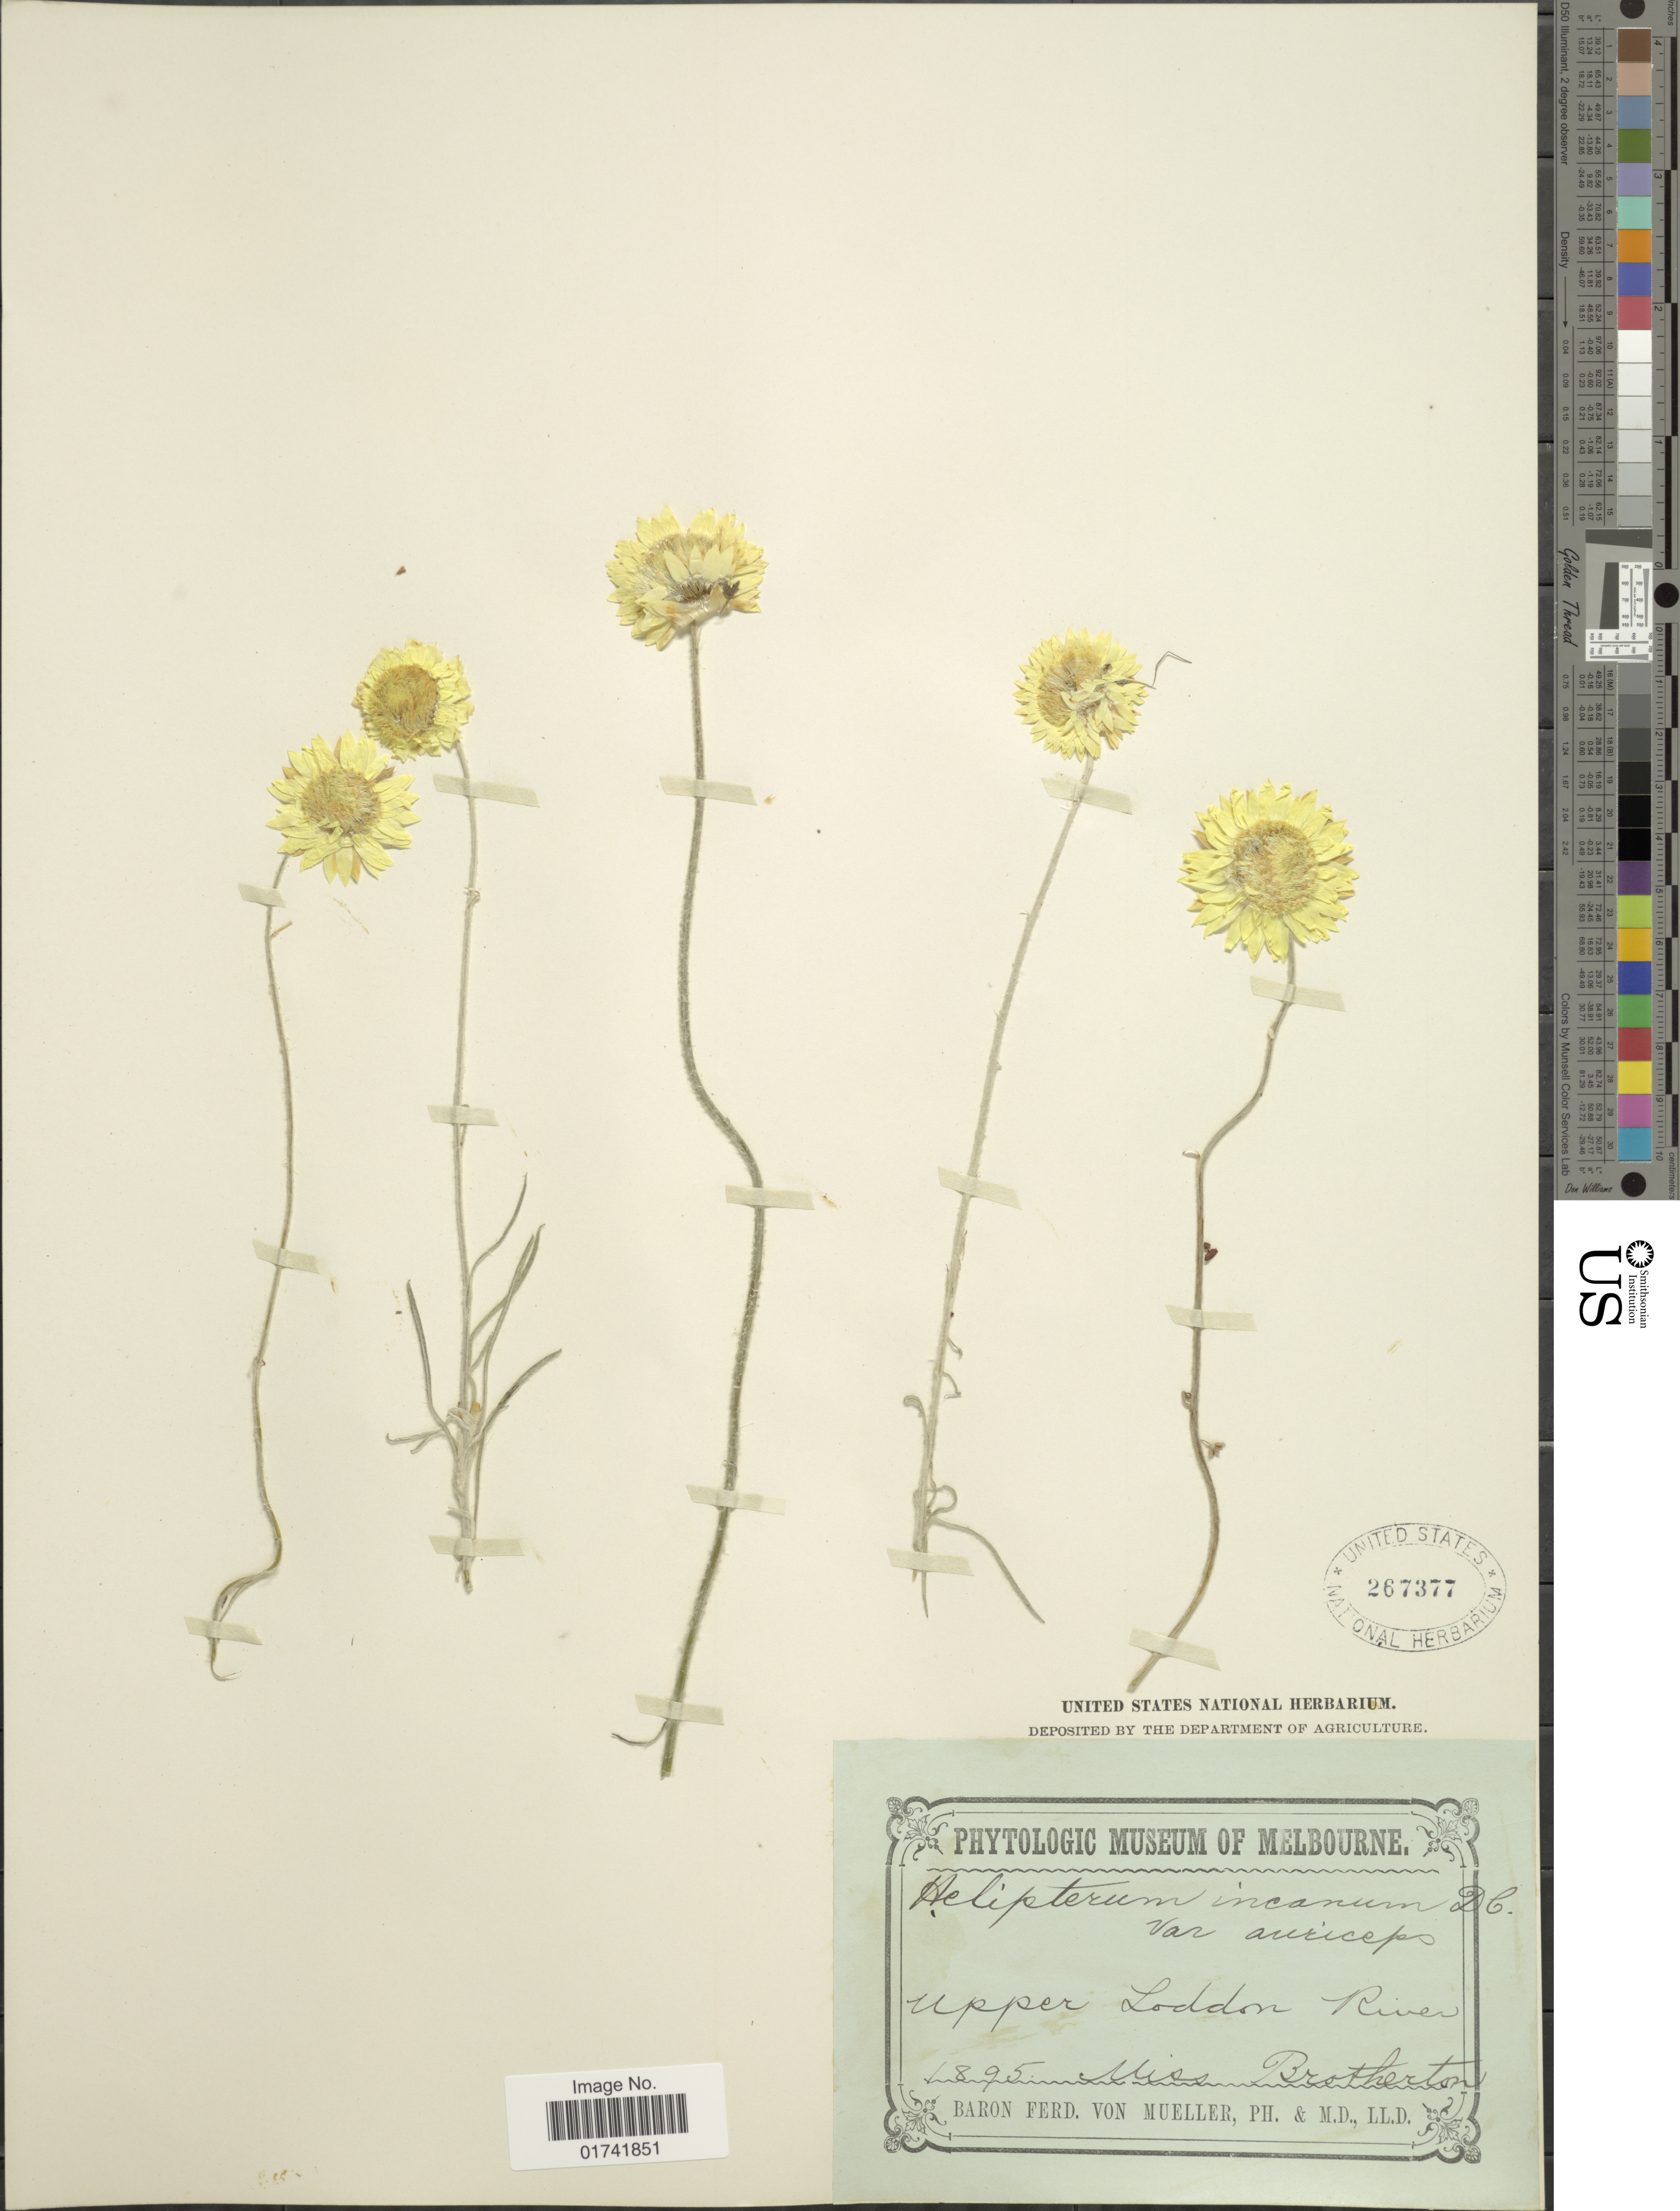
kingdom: Plantae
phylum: Tracheophyta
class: Magnoliopsida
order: Asterales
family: Asteraceae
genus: Helipterum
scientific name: Helipterum incanum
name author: DC.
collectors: -. Brotherton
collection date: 1895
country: Australia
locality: Upper Loddon River.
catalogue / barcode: US 267377